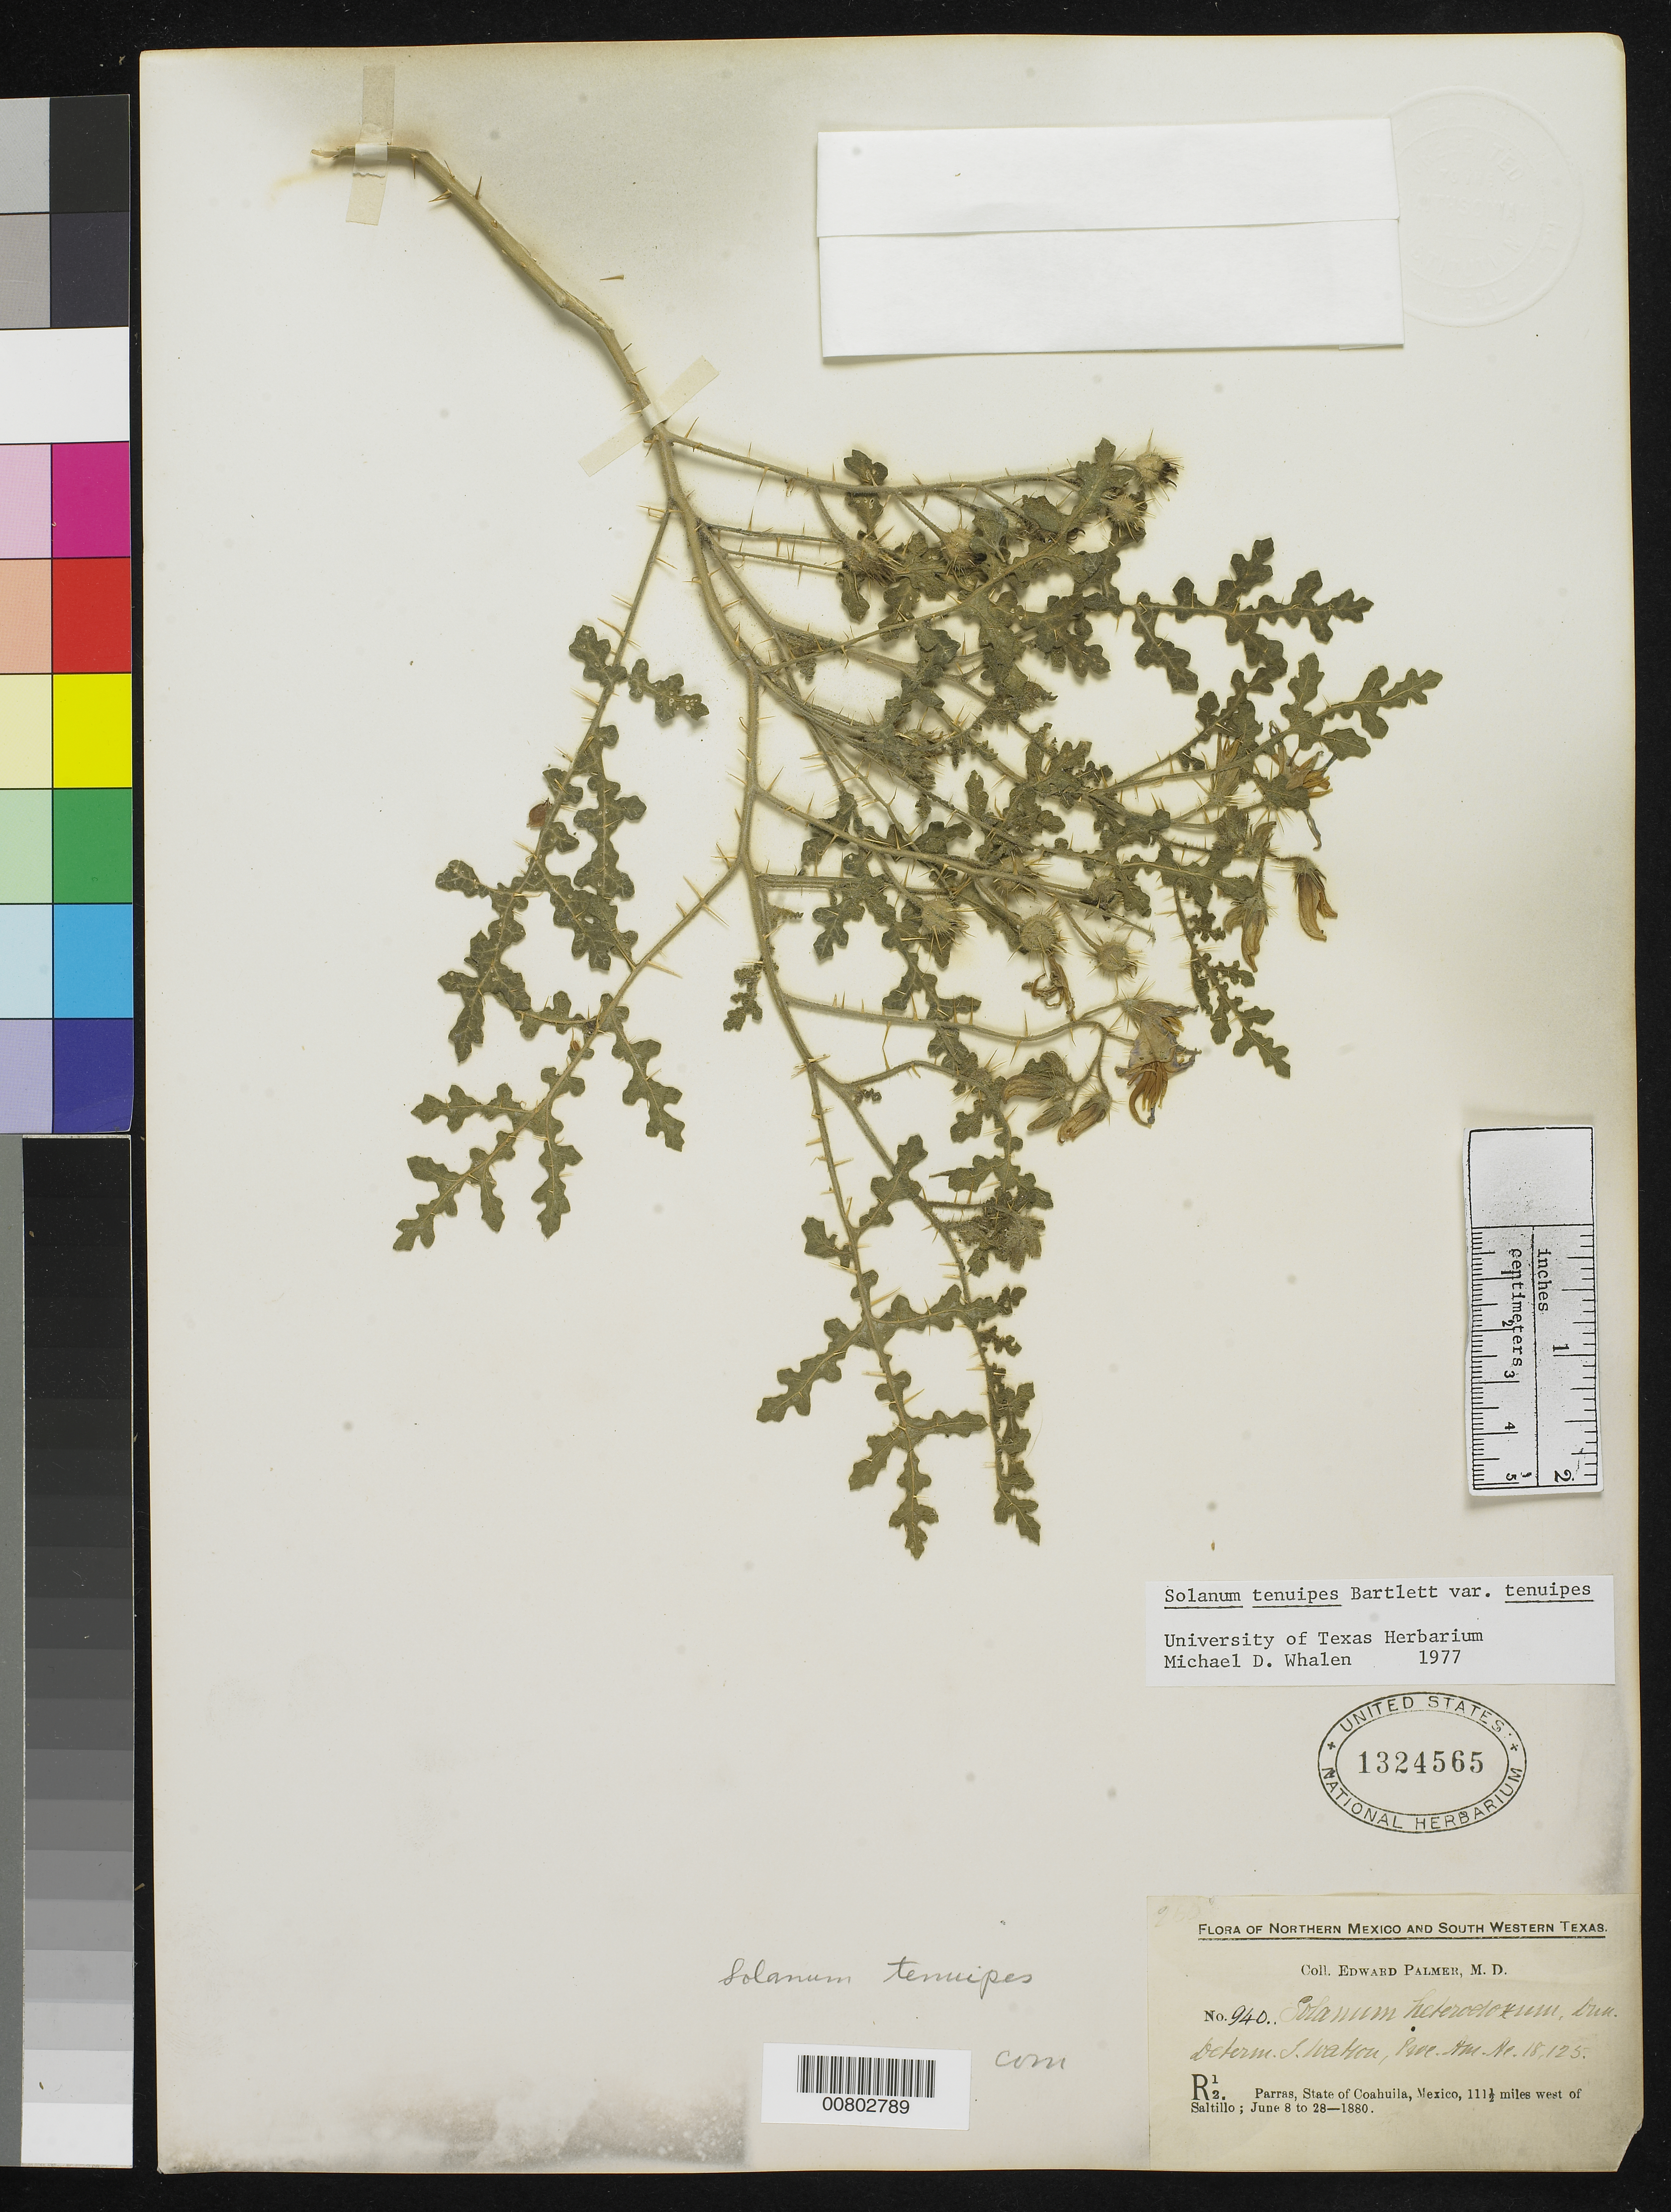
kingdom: Plantae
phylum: Tracheophyta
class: Magnoliopsida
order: Solanales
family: Solanaceae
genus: Solanum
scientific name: Solanum tenuipes var. tenuipes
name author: Bartlett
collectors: E. Palmer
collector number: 940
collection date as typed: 08 Jun 1880 to 28 Jun 1880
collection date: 1880-06-08/1880-06-28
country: Mexico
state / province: Coahuila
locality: R12. Parras, Coahuila, 111½ miles west of Saltillo.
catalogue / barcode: US 1324565